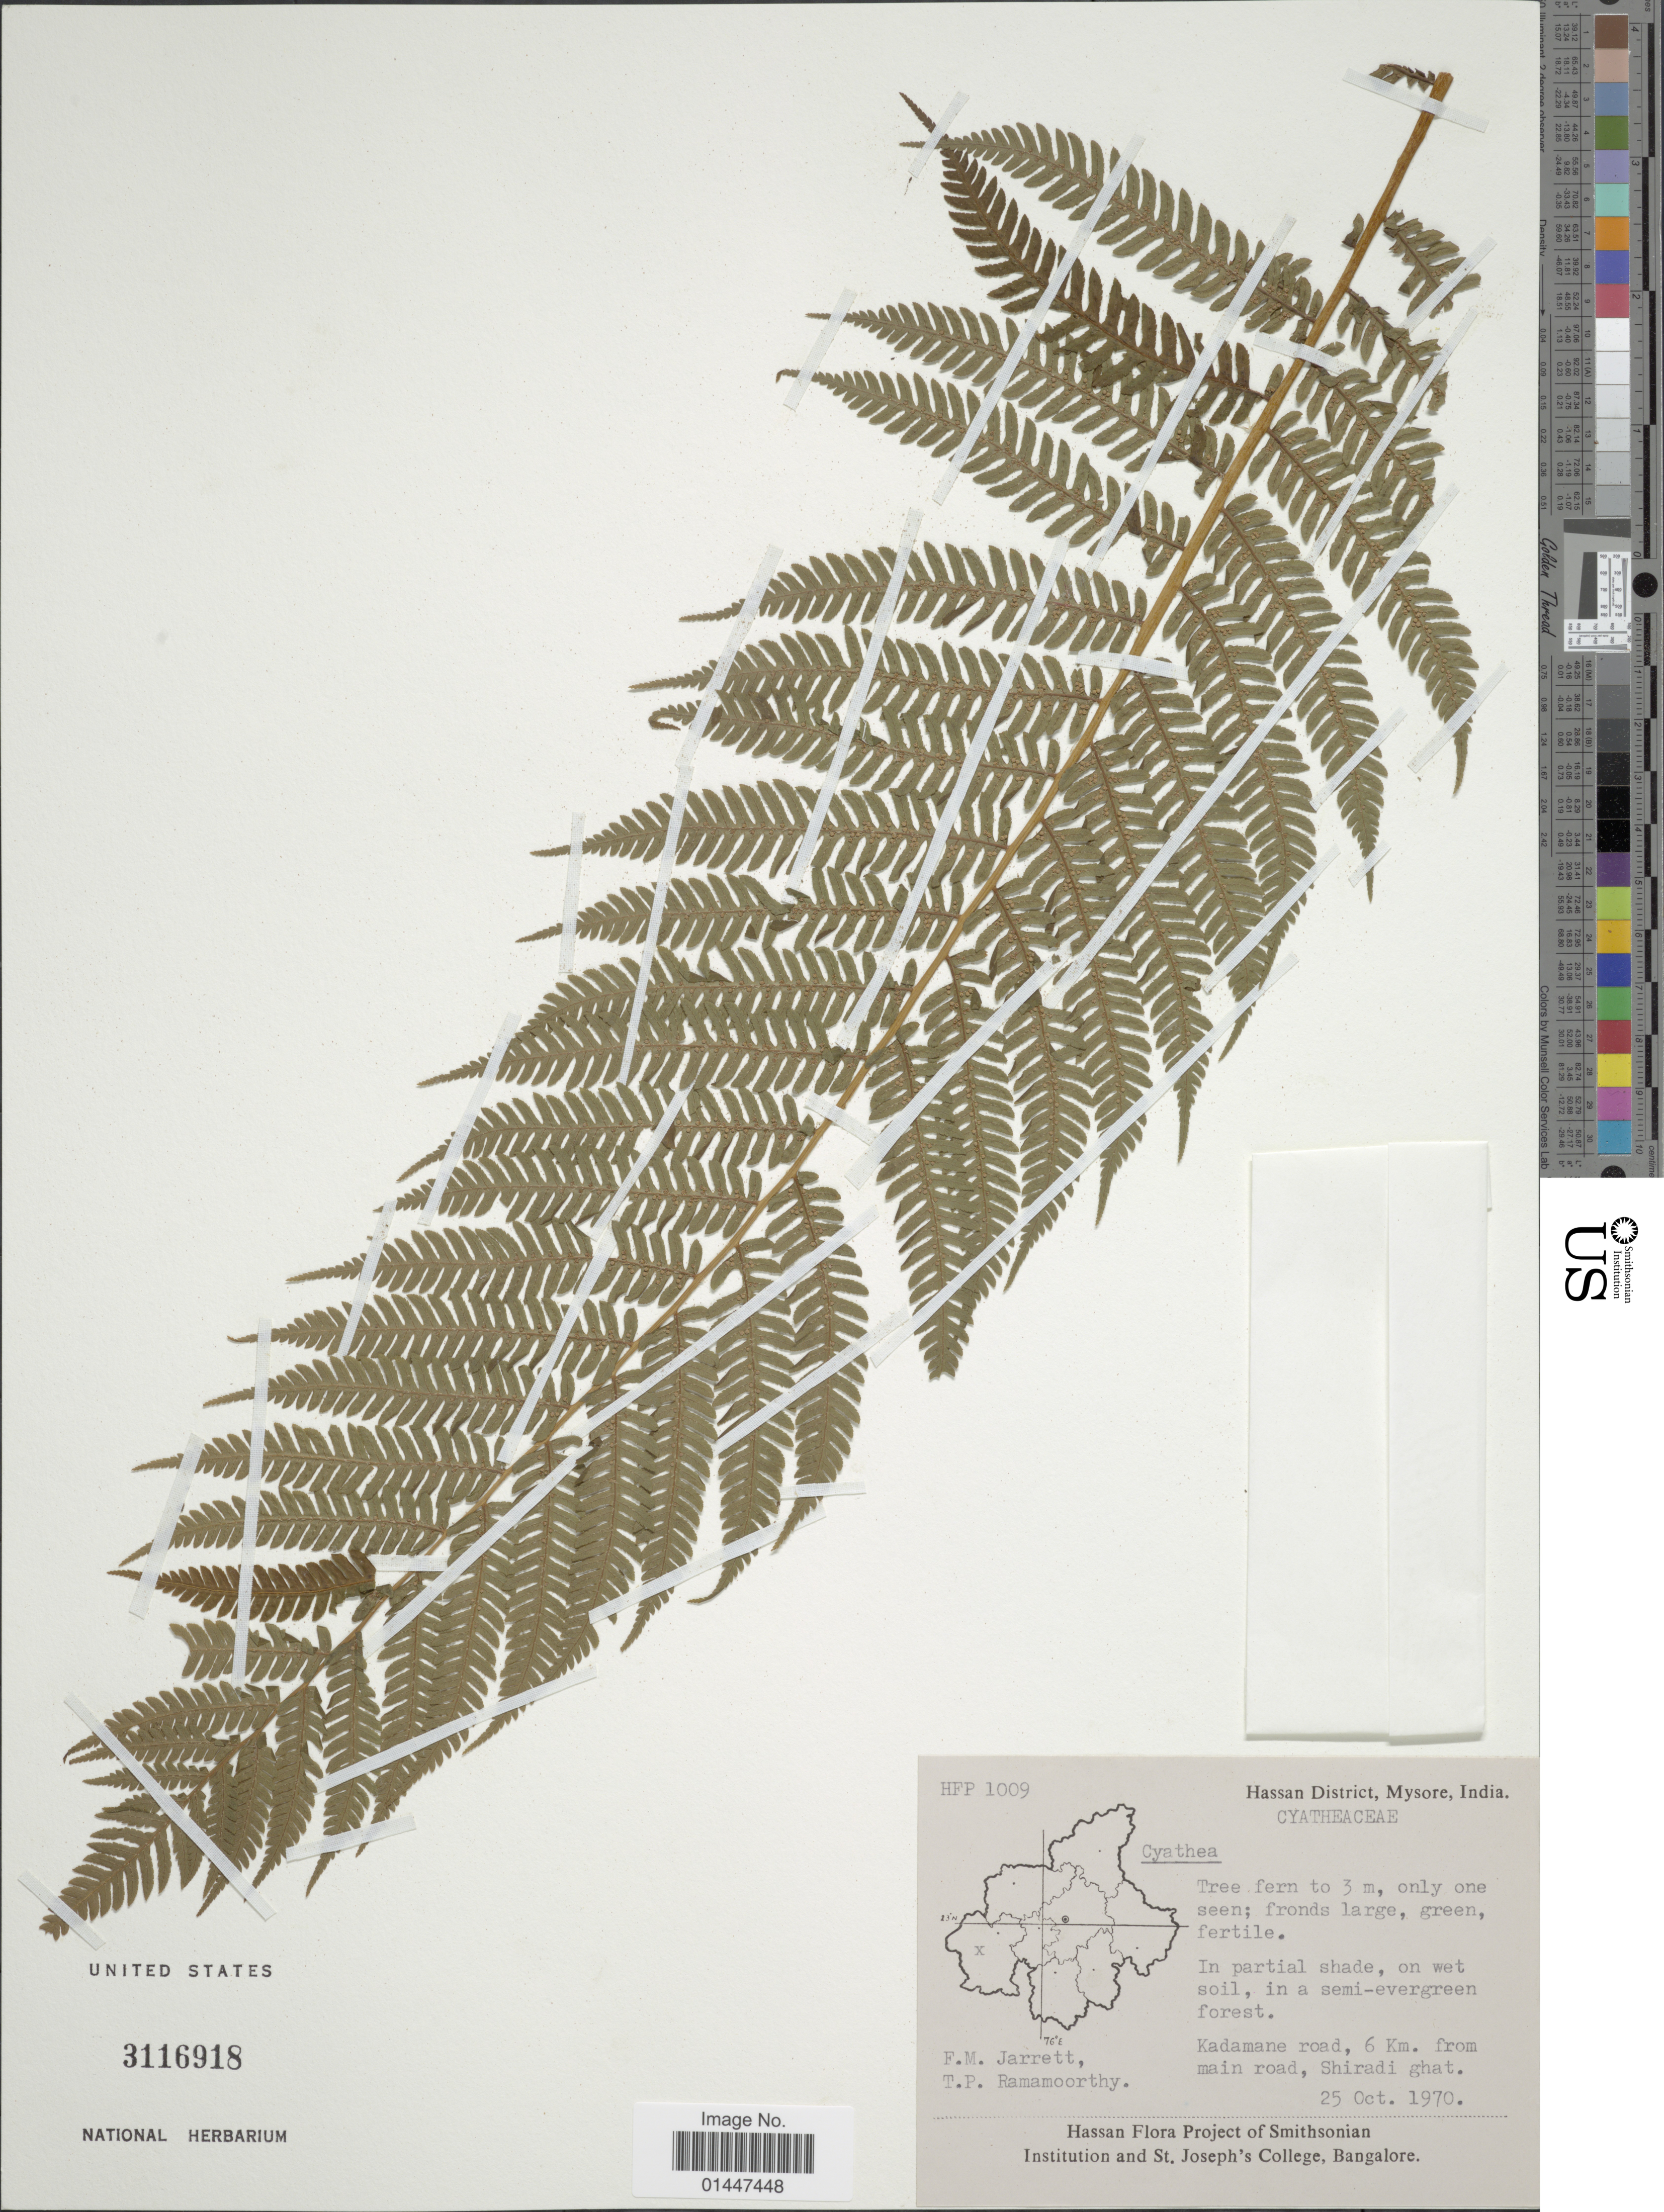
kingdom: Plantae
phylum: Tracheophyta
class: Polypodiopsida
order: Cyatheales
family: Cyatheaceae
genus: Sphaeropteris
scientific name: Sphaeropteris sp.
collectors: F. M. Jarrett & T. P. Ramamoorthy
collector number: HFP1009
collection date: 1970-10-25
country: India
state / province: Karnataka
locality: Hassan District, Mysore. In partial shade, on wet soil, in semi-evergreen forest. Kadamane road, 6 Km. from main road, Shiradi ghat.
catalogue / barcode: US 3116918